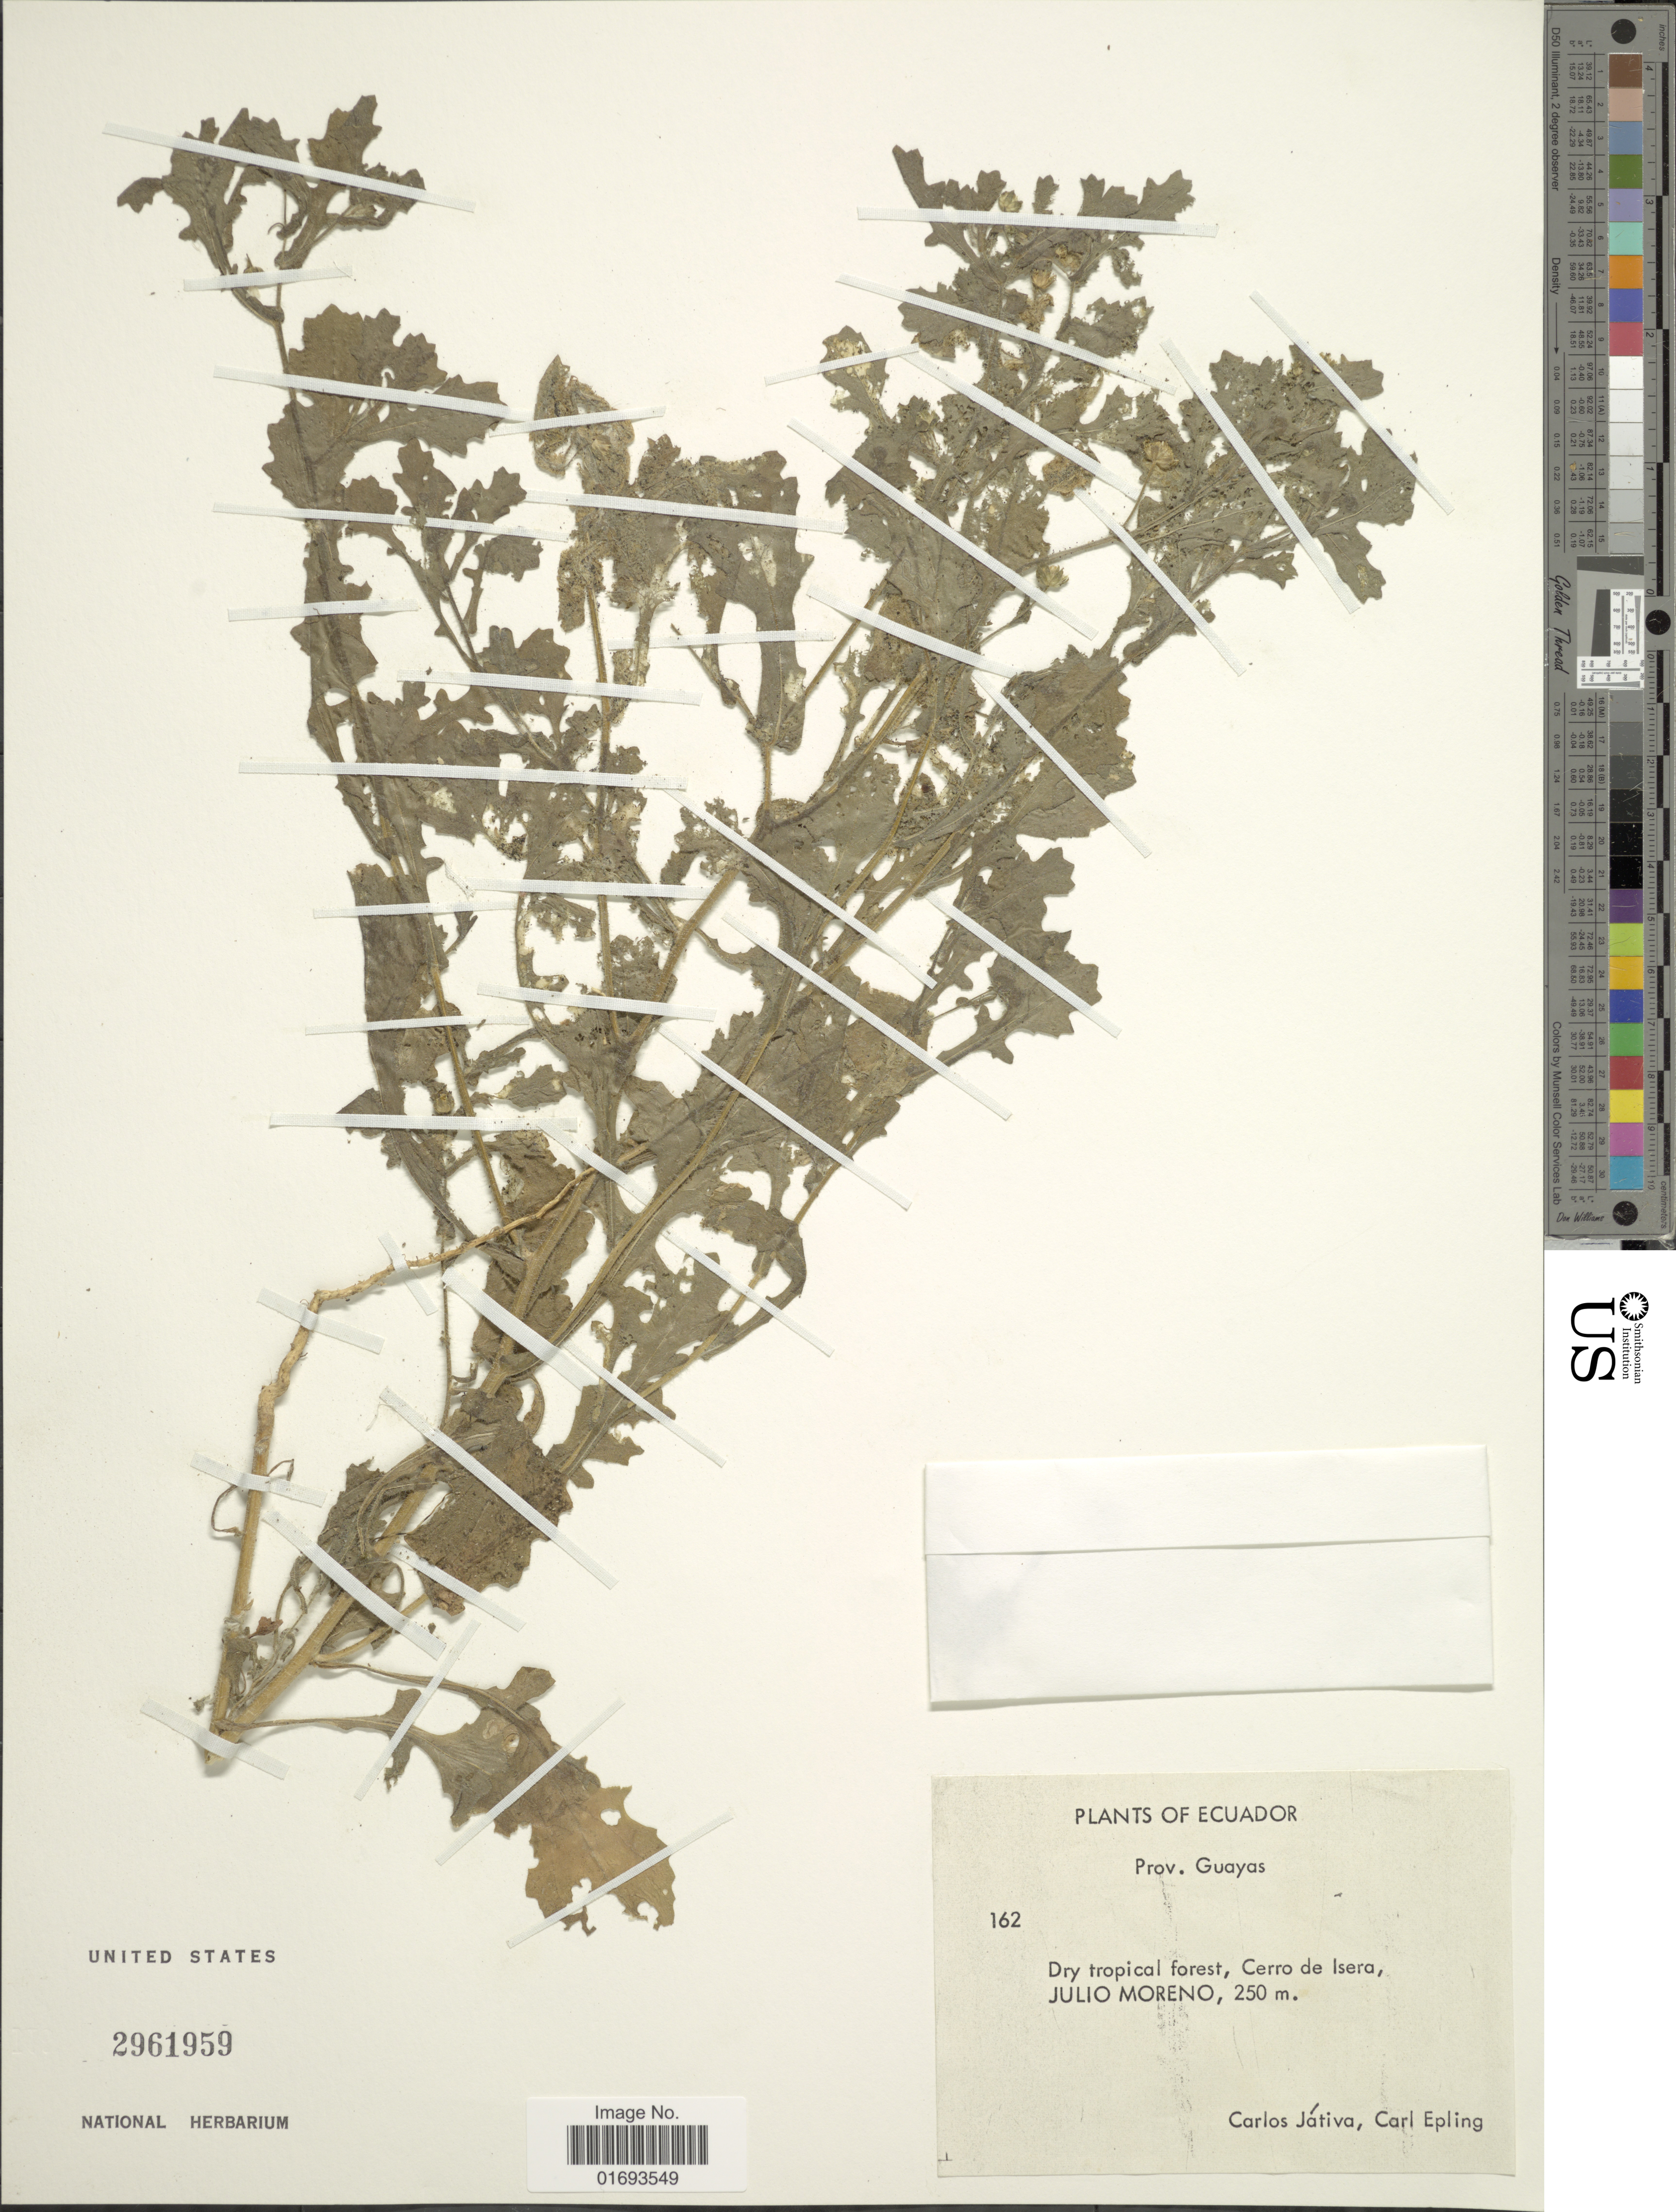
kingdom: Plantae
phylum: Tracheophyta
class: Magnoliopsida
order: Asterales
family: Asteraceae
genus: Egletes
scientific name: Egletes viscosa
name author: (L.) Less.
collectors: C. D. Játiva & C. C. Epling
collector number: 162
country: Ecuador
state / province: Guayas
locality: Ecuador. Prov. Guayas. Cerro de Isera, Julio Moreno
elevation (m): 250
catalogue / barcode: US 2961959